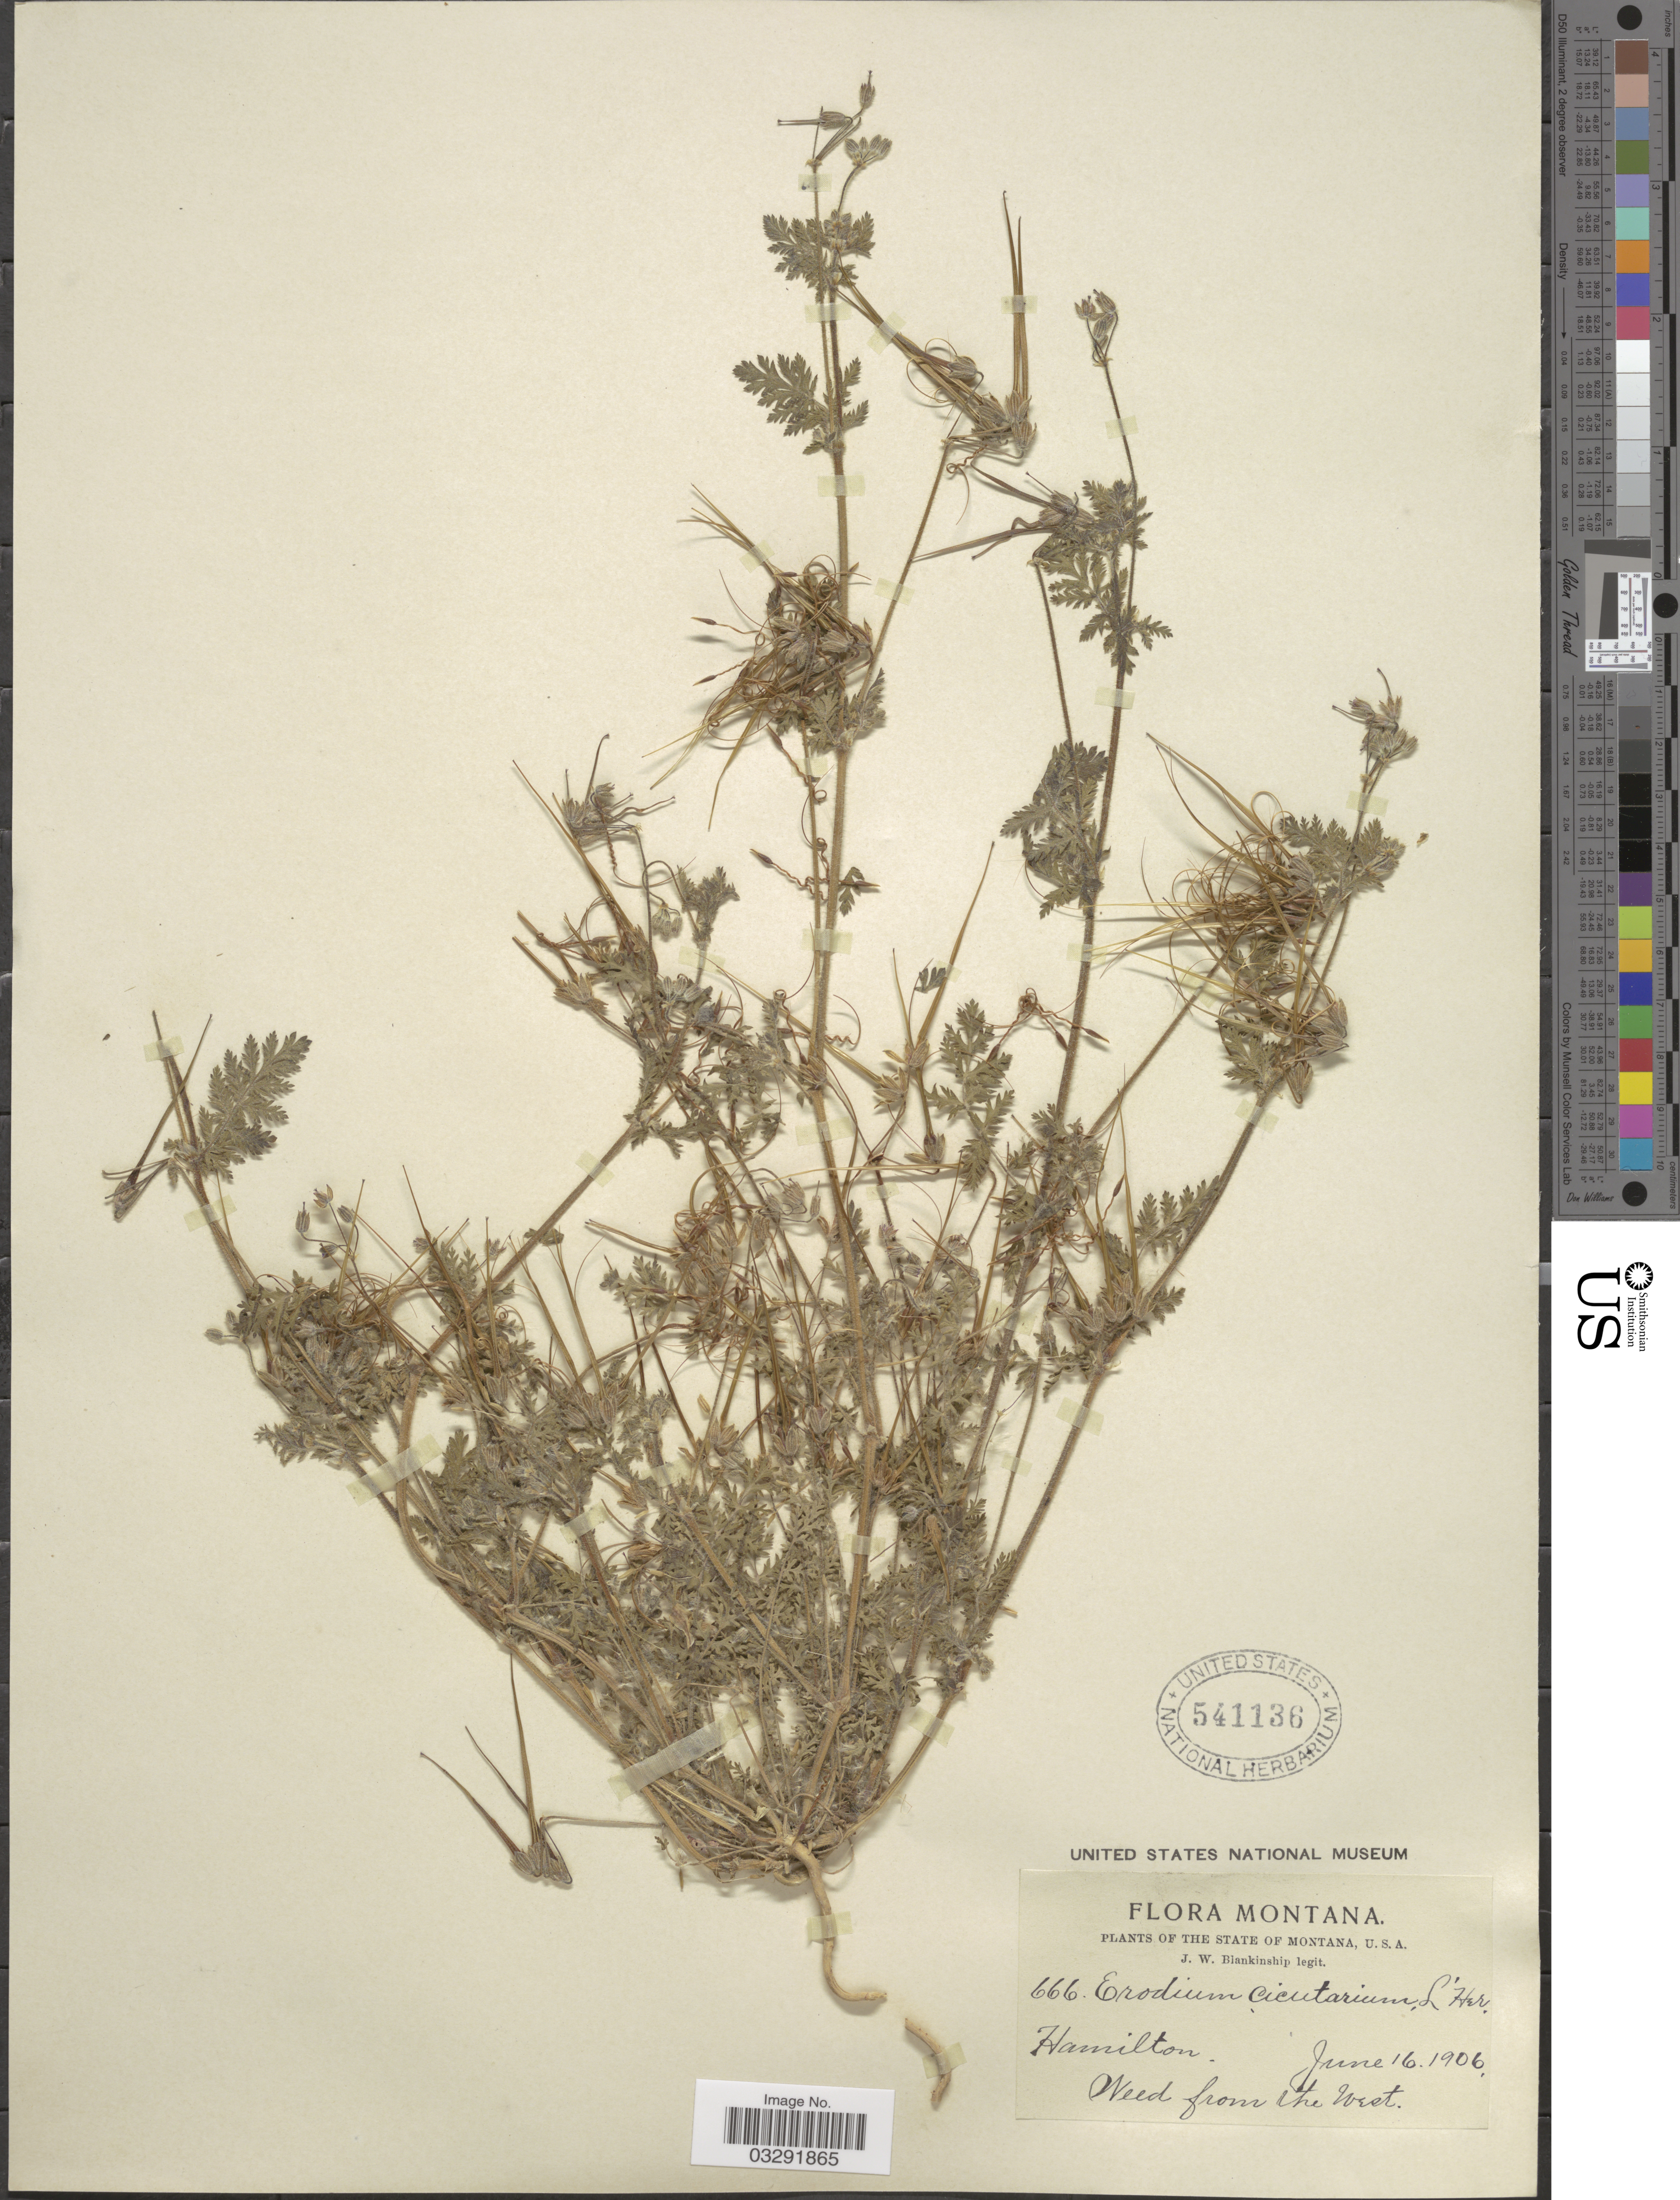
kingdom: Plantae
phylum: Tracheophyta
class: Magnoliopsida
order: Geraniales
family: Geraniaceae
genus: Erodium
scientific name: Erodium cicutarium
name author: (L.) L'Hér.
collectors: J. W. Blankinship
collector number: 666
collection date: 1906-06-16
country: United States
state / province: Montana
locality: Hamilton. Weed from the West.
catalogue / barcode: US 541136